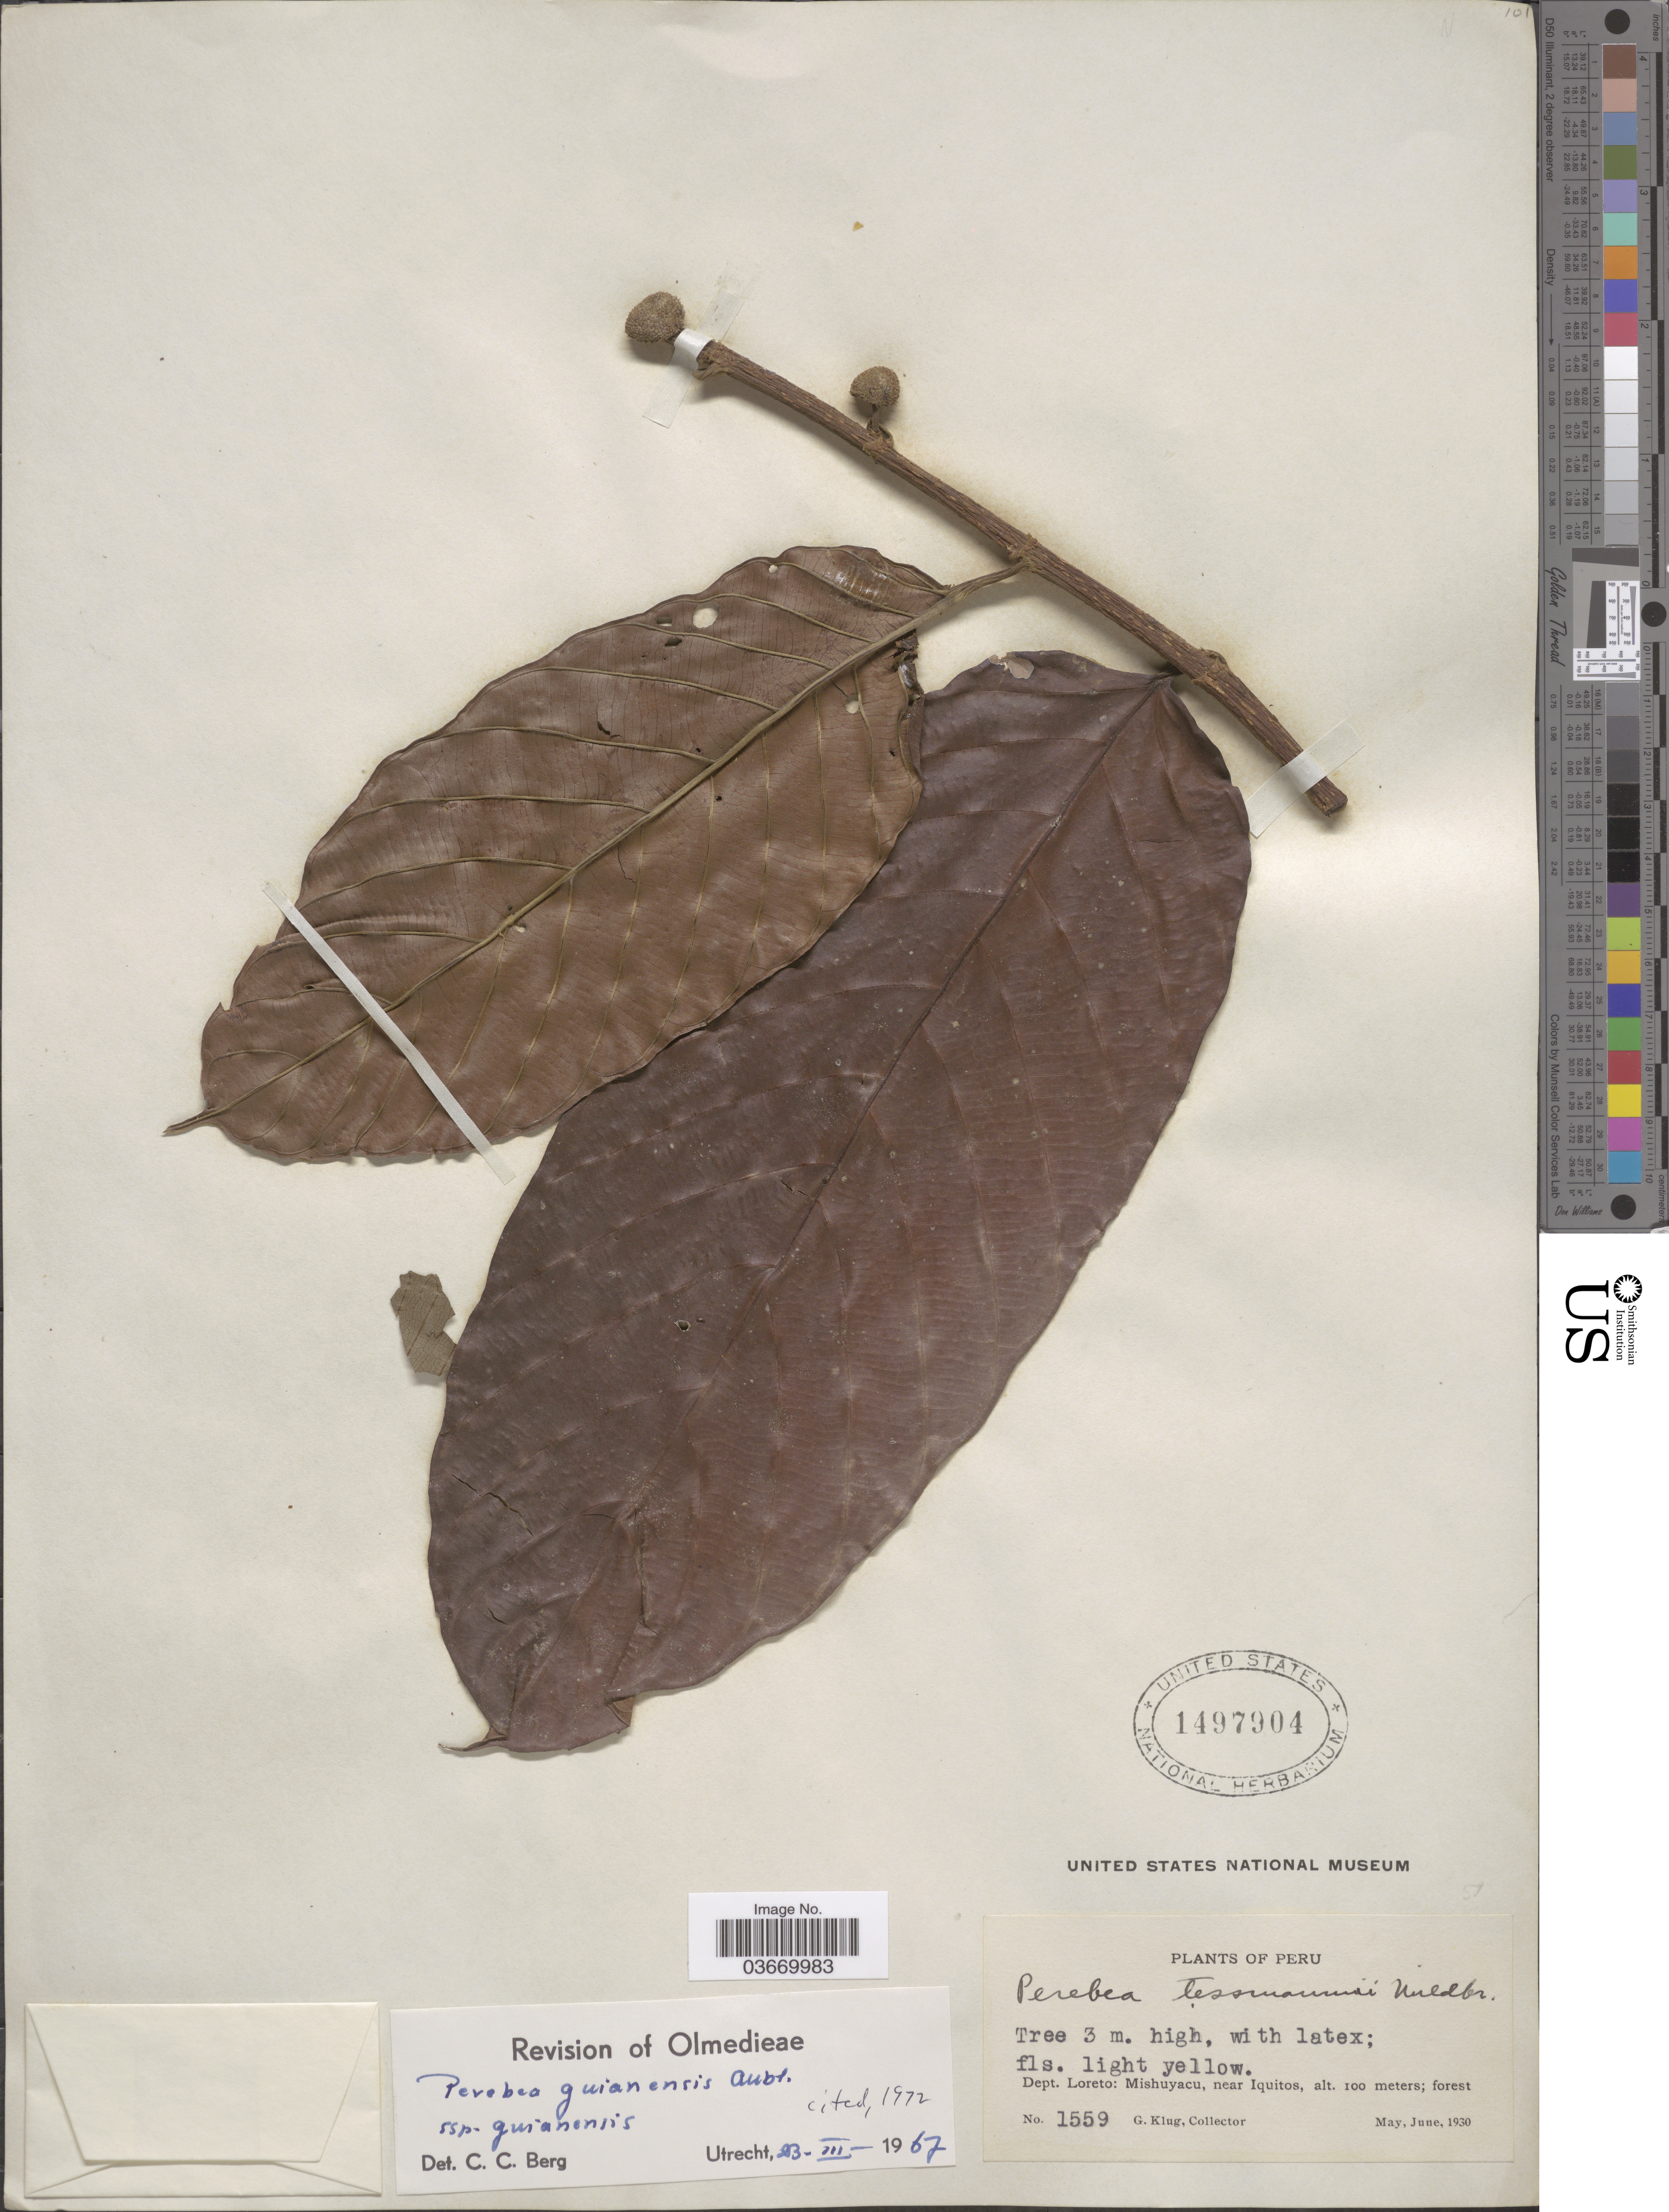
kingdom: Plantae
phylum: Tracheophyta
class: Magnoliopsida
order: Rosales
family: Moraceae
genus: Perebea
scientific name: Perebea guianensis subsp. guianensis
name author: Aubl.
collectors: G. Klug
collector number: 1559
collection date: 1930-05/1930-06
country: Peru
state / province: Loreto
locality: Dept. Loreto: Mishuyacu, near Iquitos.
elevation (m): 100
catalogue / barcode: US 1497904